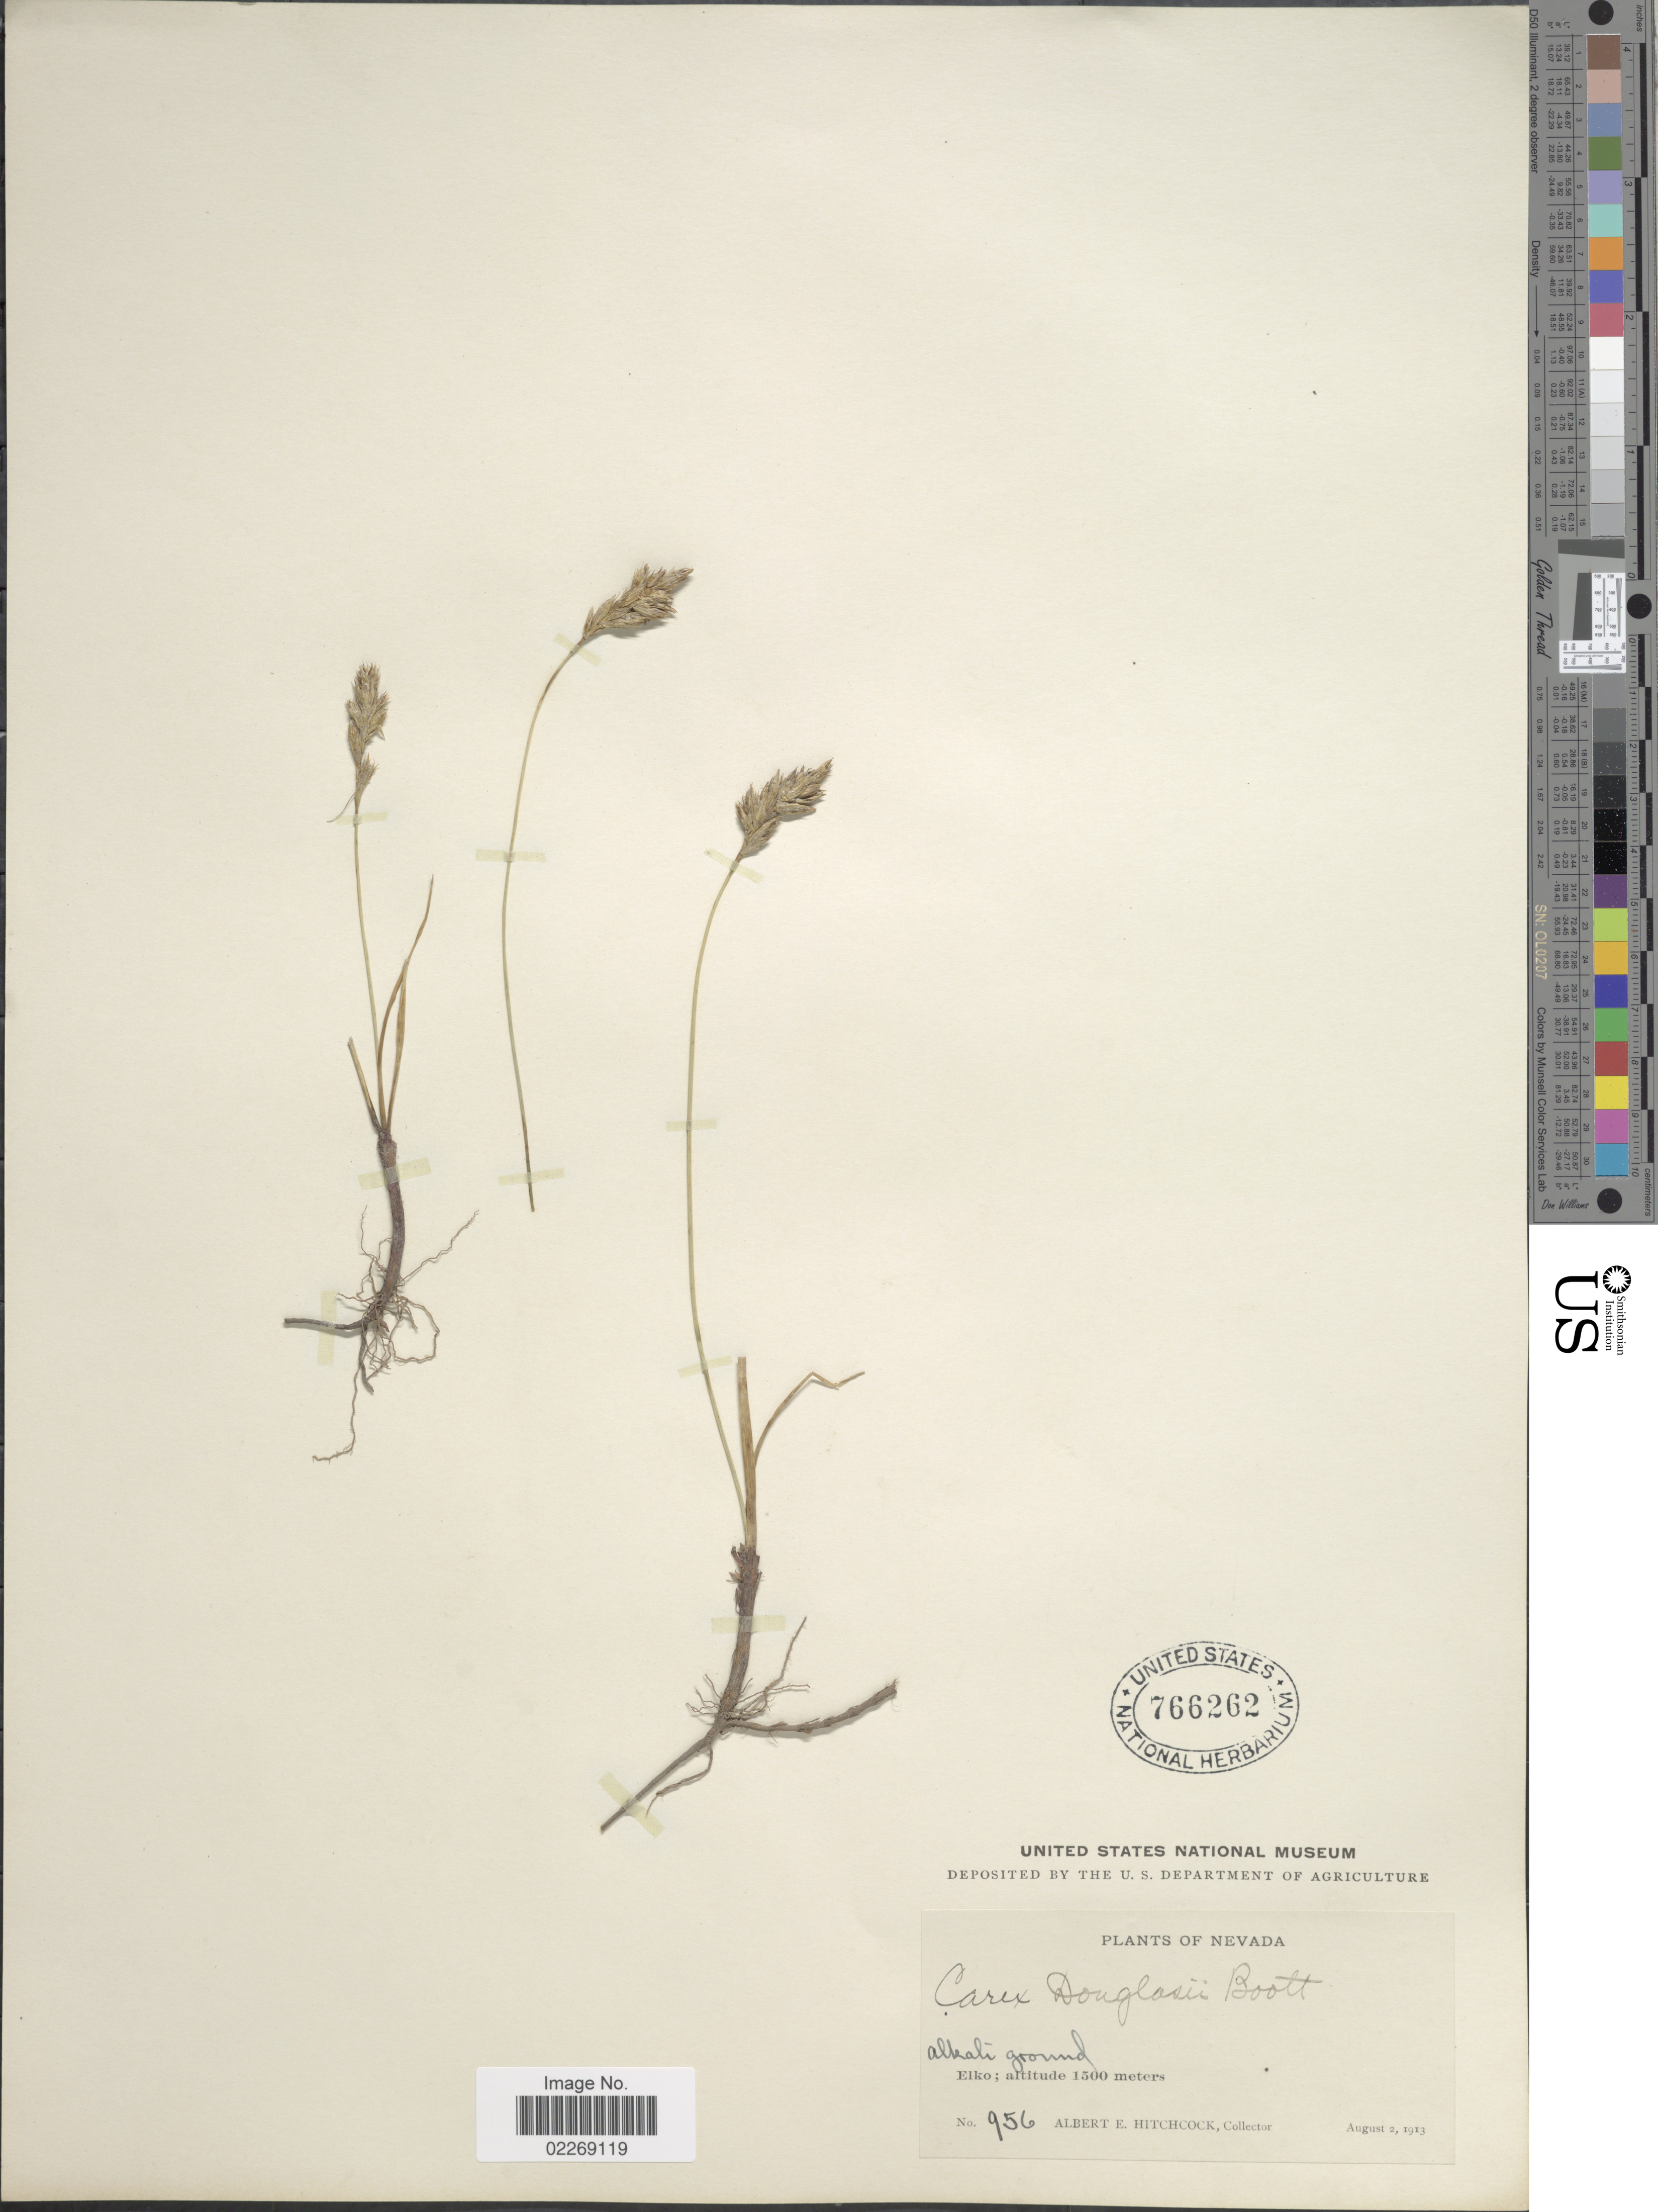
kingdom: Plantae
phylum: Tracheophyta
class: Liliopsida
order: Poales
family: Cyperaceae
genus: Carex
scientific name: Carex douglasii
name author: Boott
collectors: A. Hitchcock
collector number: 956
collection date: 1913-08-02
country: United States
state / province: Nevada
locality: Elko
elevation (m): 1500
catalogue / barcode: US 966262